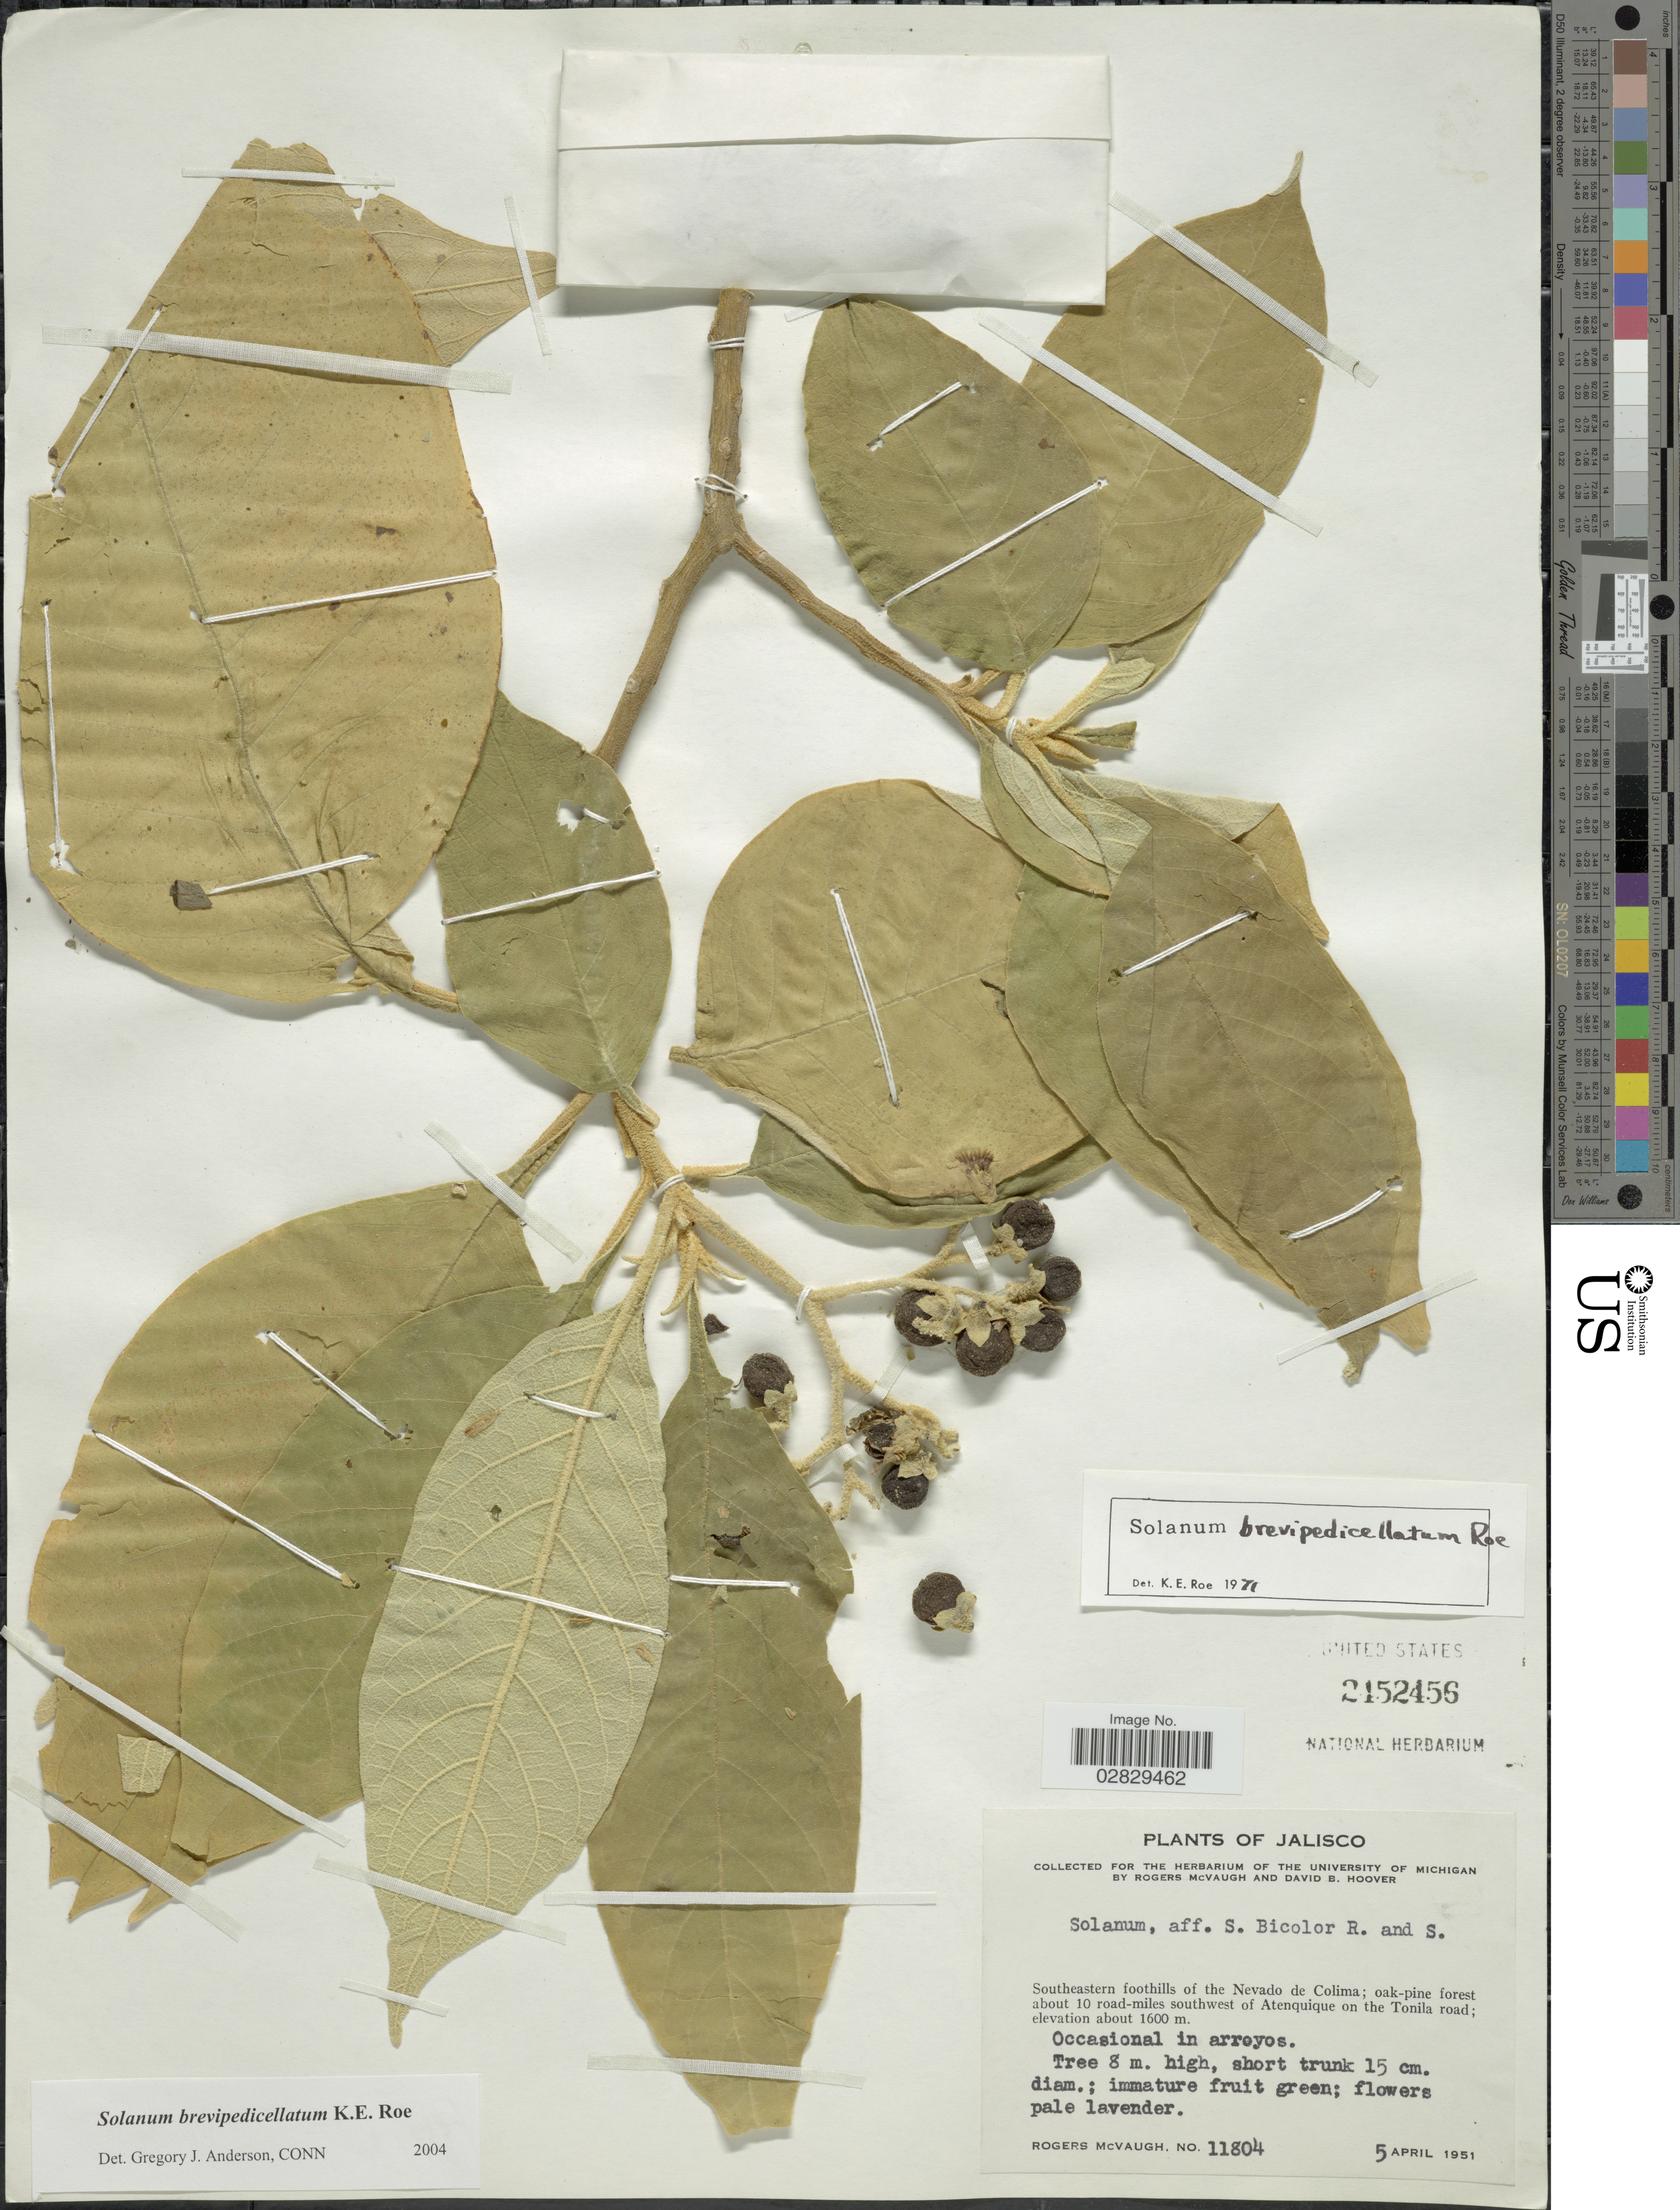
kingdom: Plantae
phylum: Tracheophyta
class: Magnoliopsida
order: Solanales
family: Solanaceae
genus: Solanum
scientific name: Solanum brevipedicellatum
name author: K.E. Roe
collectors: R. McVaugh & R. F. Hoover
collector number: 11804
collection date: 1951-04-05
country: Mexico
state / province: Jalisco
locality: Southeastern foothills of the Nevado de Colima; oak-pine forest about 10 road-miles southwest of Atenquique on the Tonila road.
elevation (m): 1600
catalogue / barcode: US 2452456